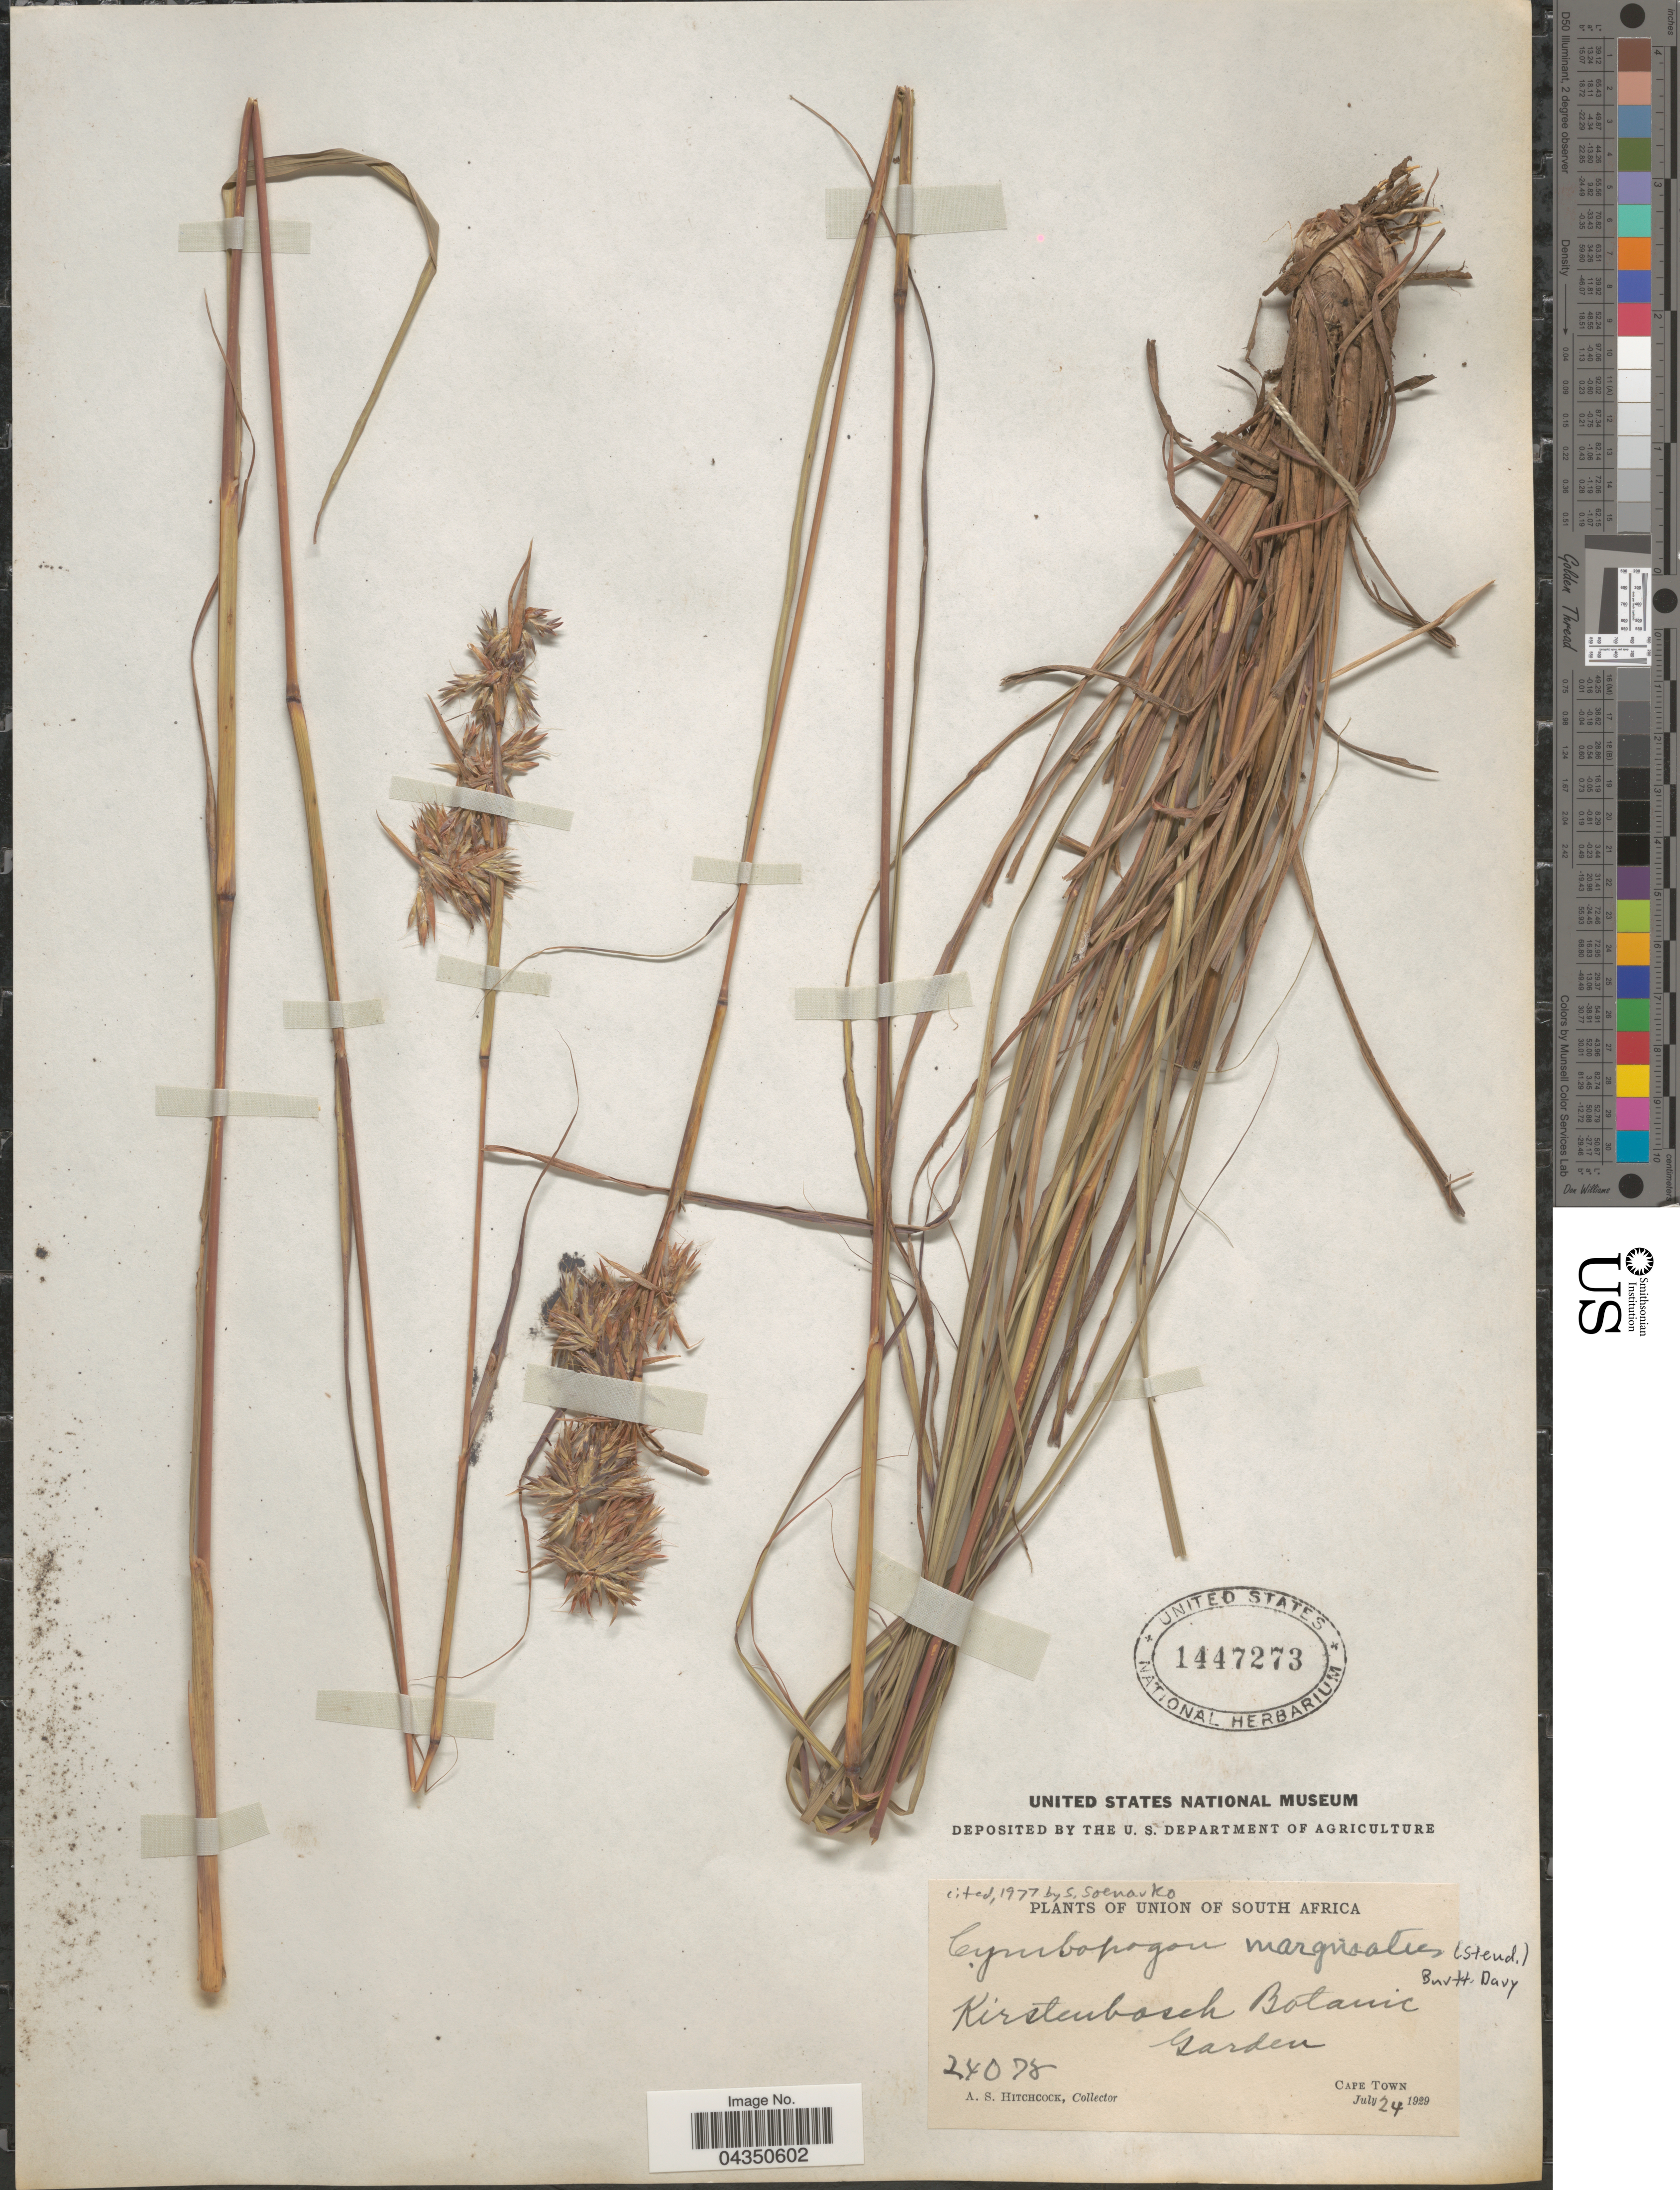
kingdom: Plantae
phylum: Tracheophyta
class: Liliopsida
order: Poales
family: Poaceae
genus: Cymbopogon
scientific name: Cymbopogon marginatus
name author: Stapf ex Burtt Davy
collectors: A. S. Hitchcock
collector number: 24078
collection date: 1929-07-24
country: South Africa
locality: Union of South Africa. Kirstenbosch Botanic Garden. Cape Town.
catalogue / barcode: US 1447273